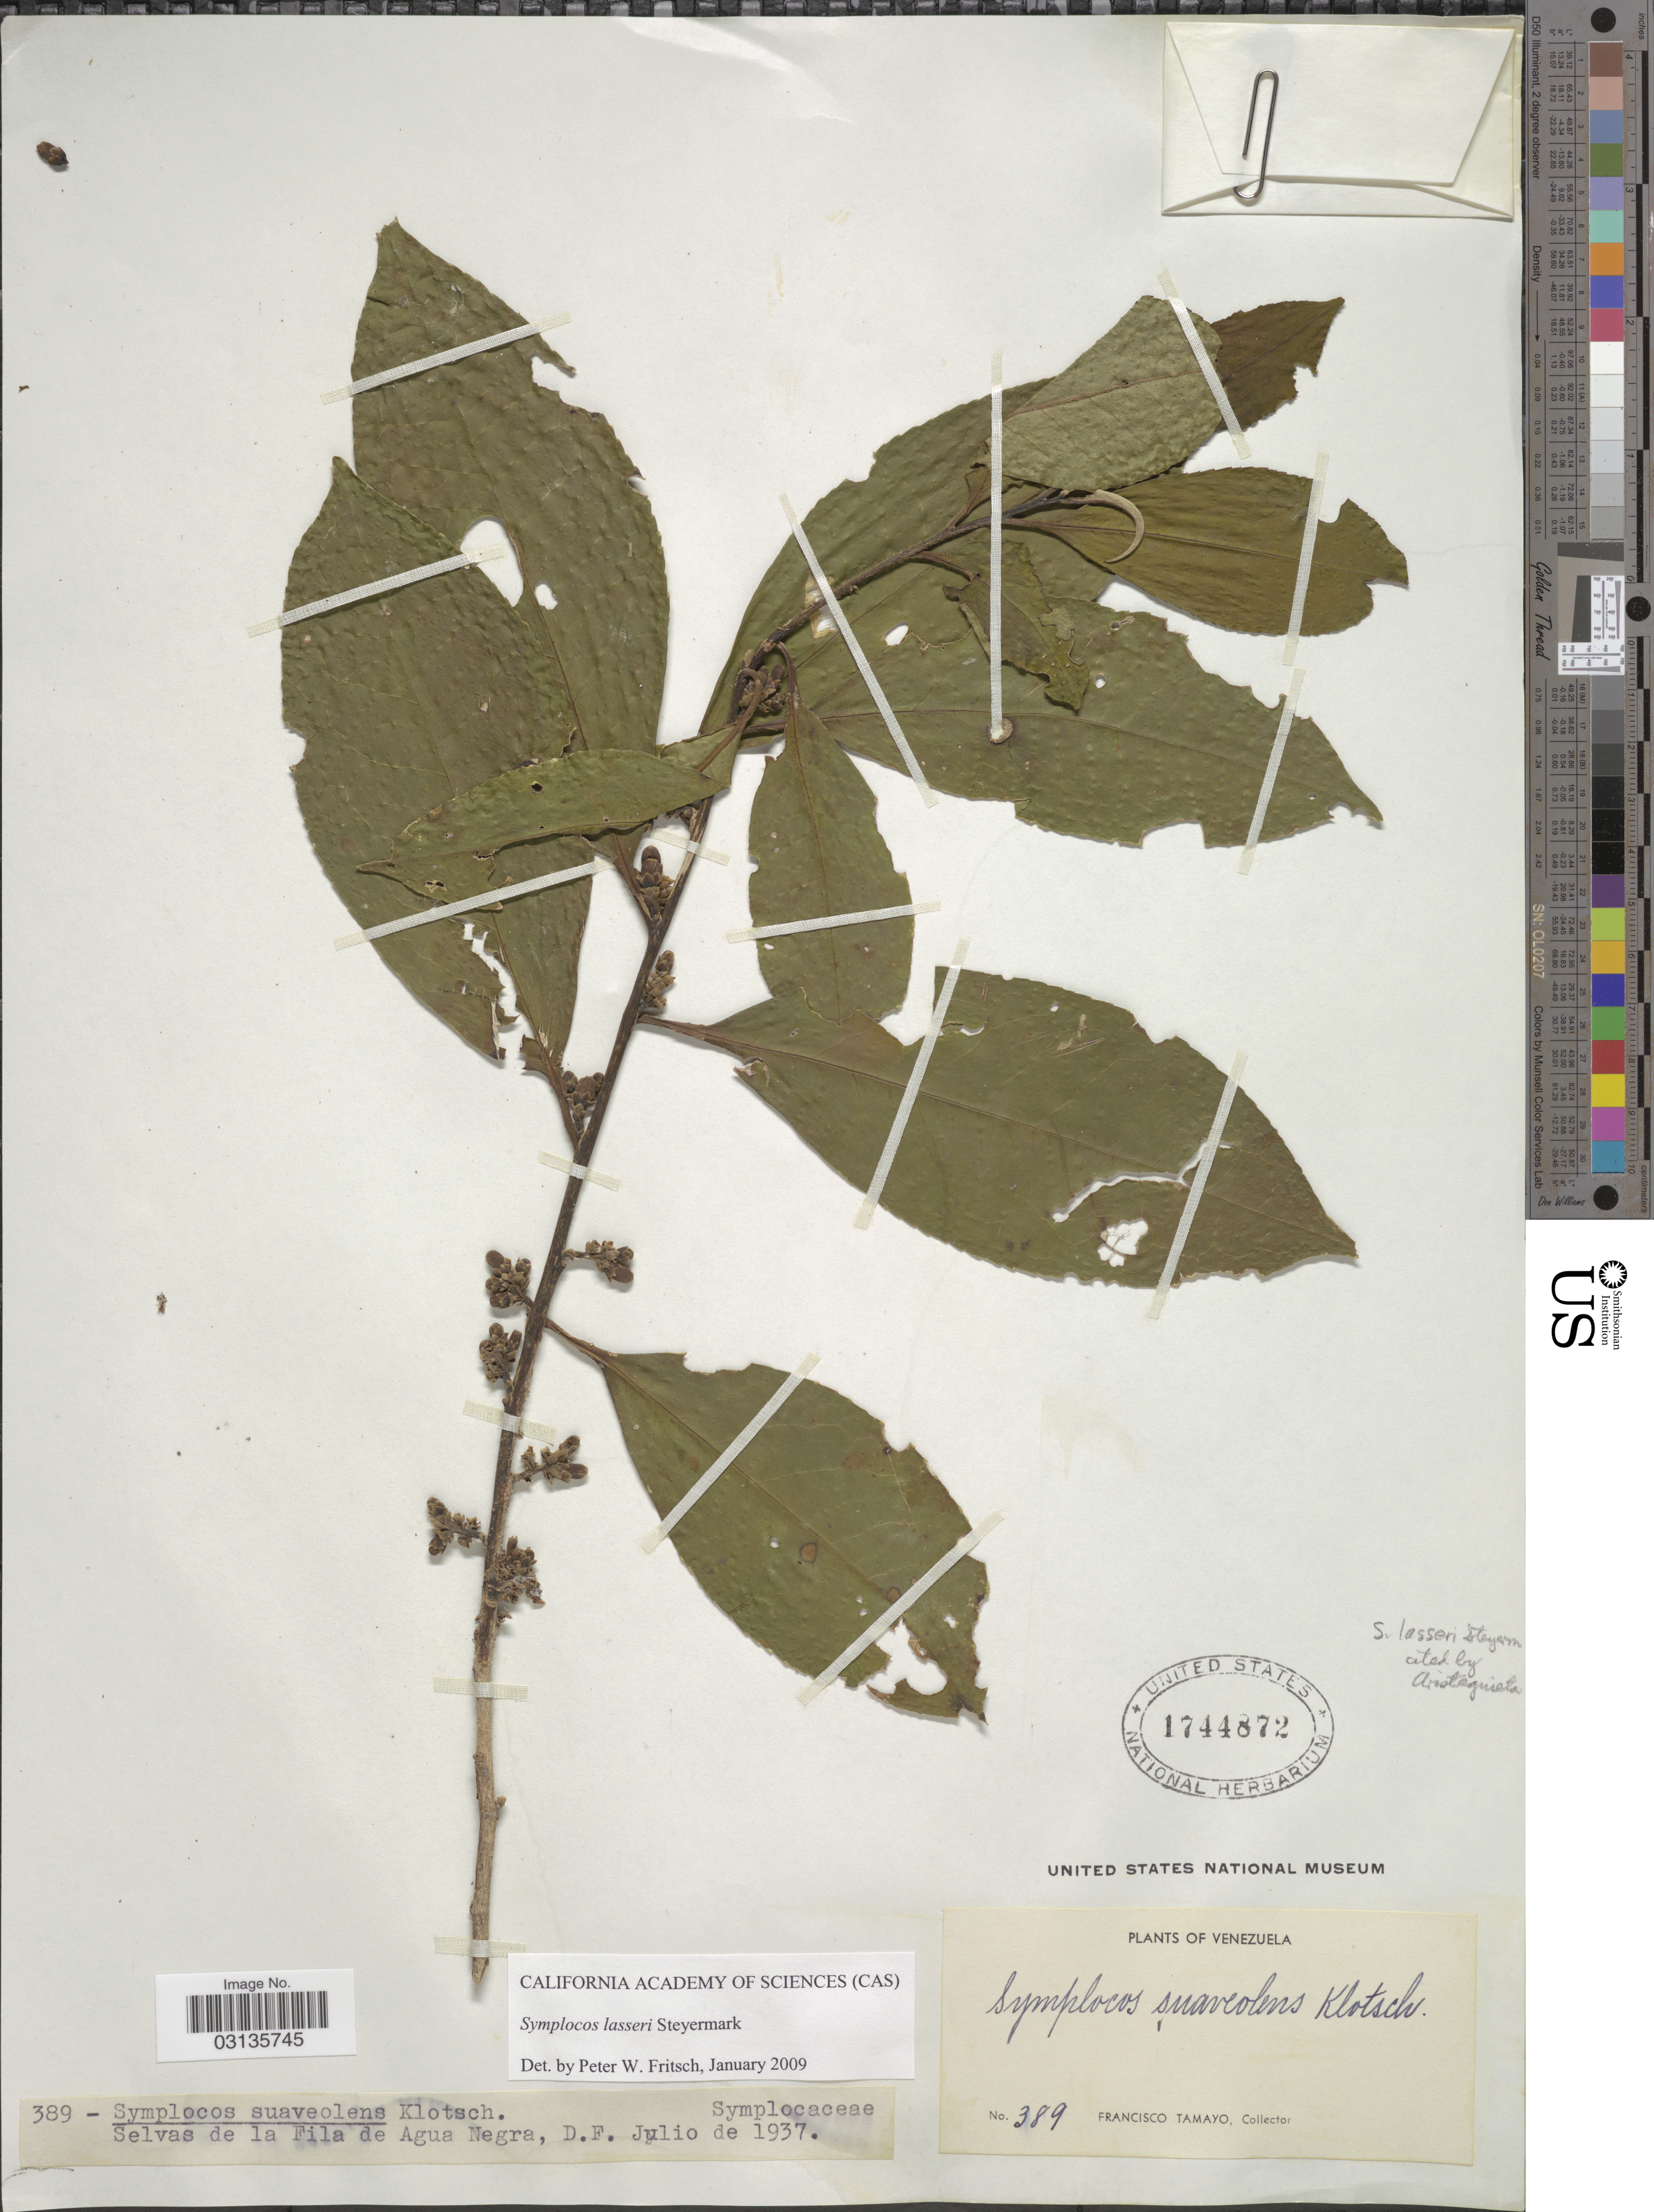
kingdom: Plantae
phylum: Tracheophyta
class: Magnoliopsida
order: Ericales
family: Symplocaceae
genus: Symplocos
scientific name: Symplocos lasseri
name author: Steyerm.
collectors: F. Tamayo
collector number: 389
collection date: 1937-07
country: Venezuela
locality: Selvas de la Fila de Agua Negra, D. F.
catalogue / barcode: US 1744872